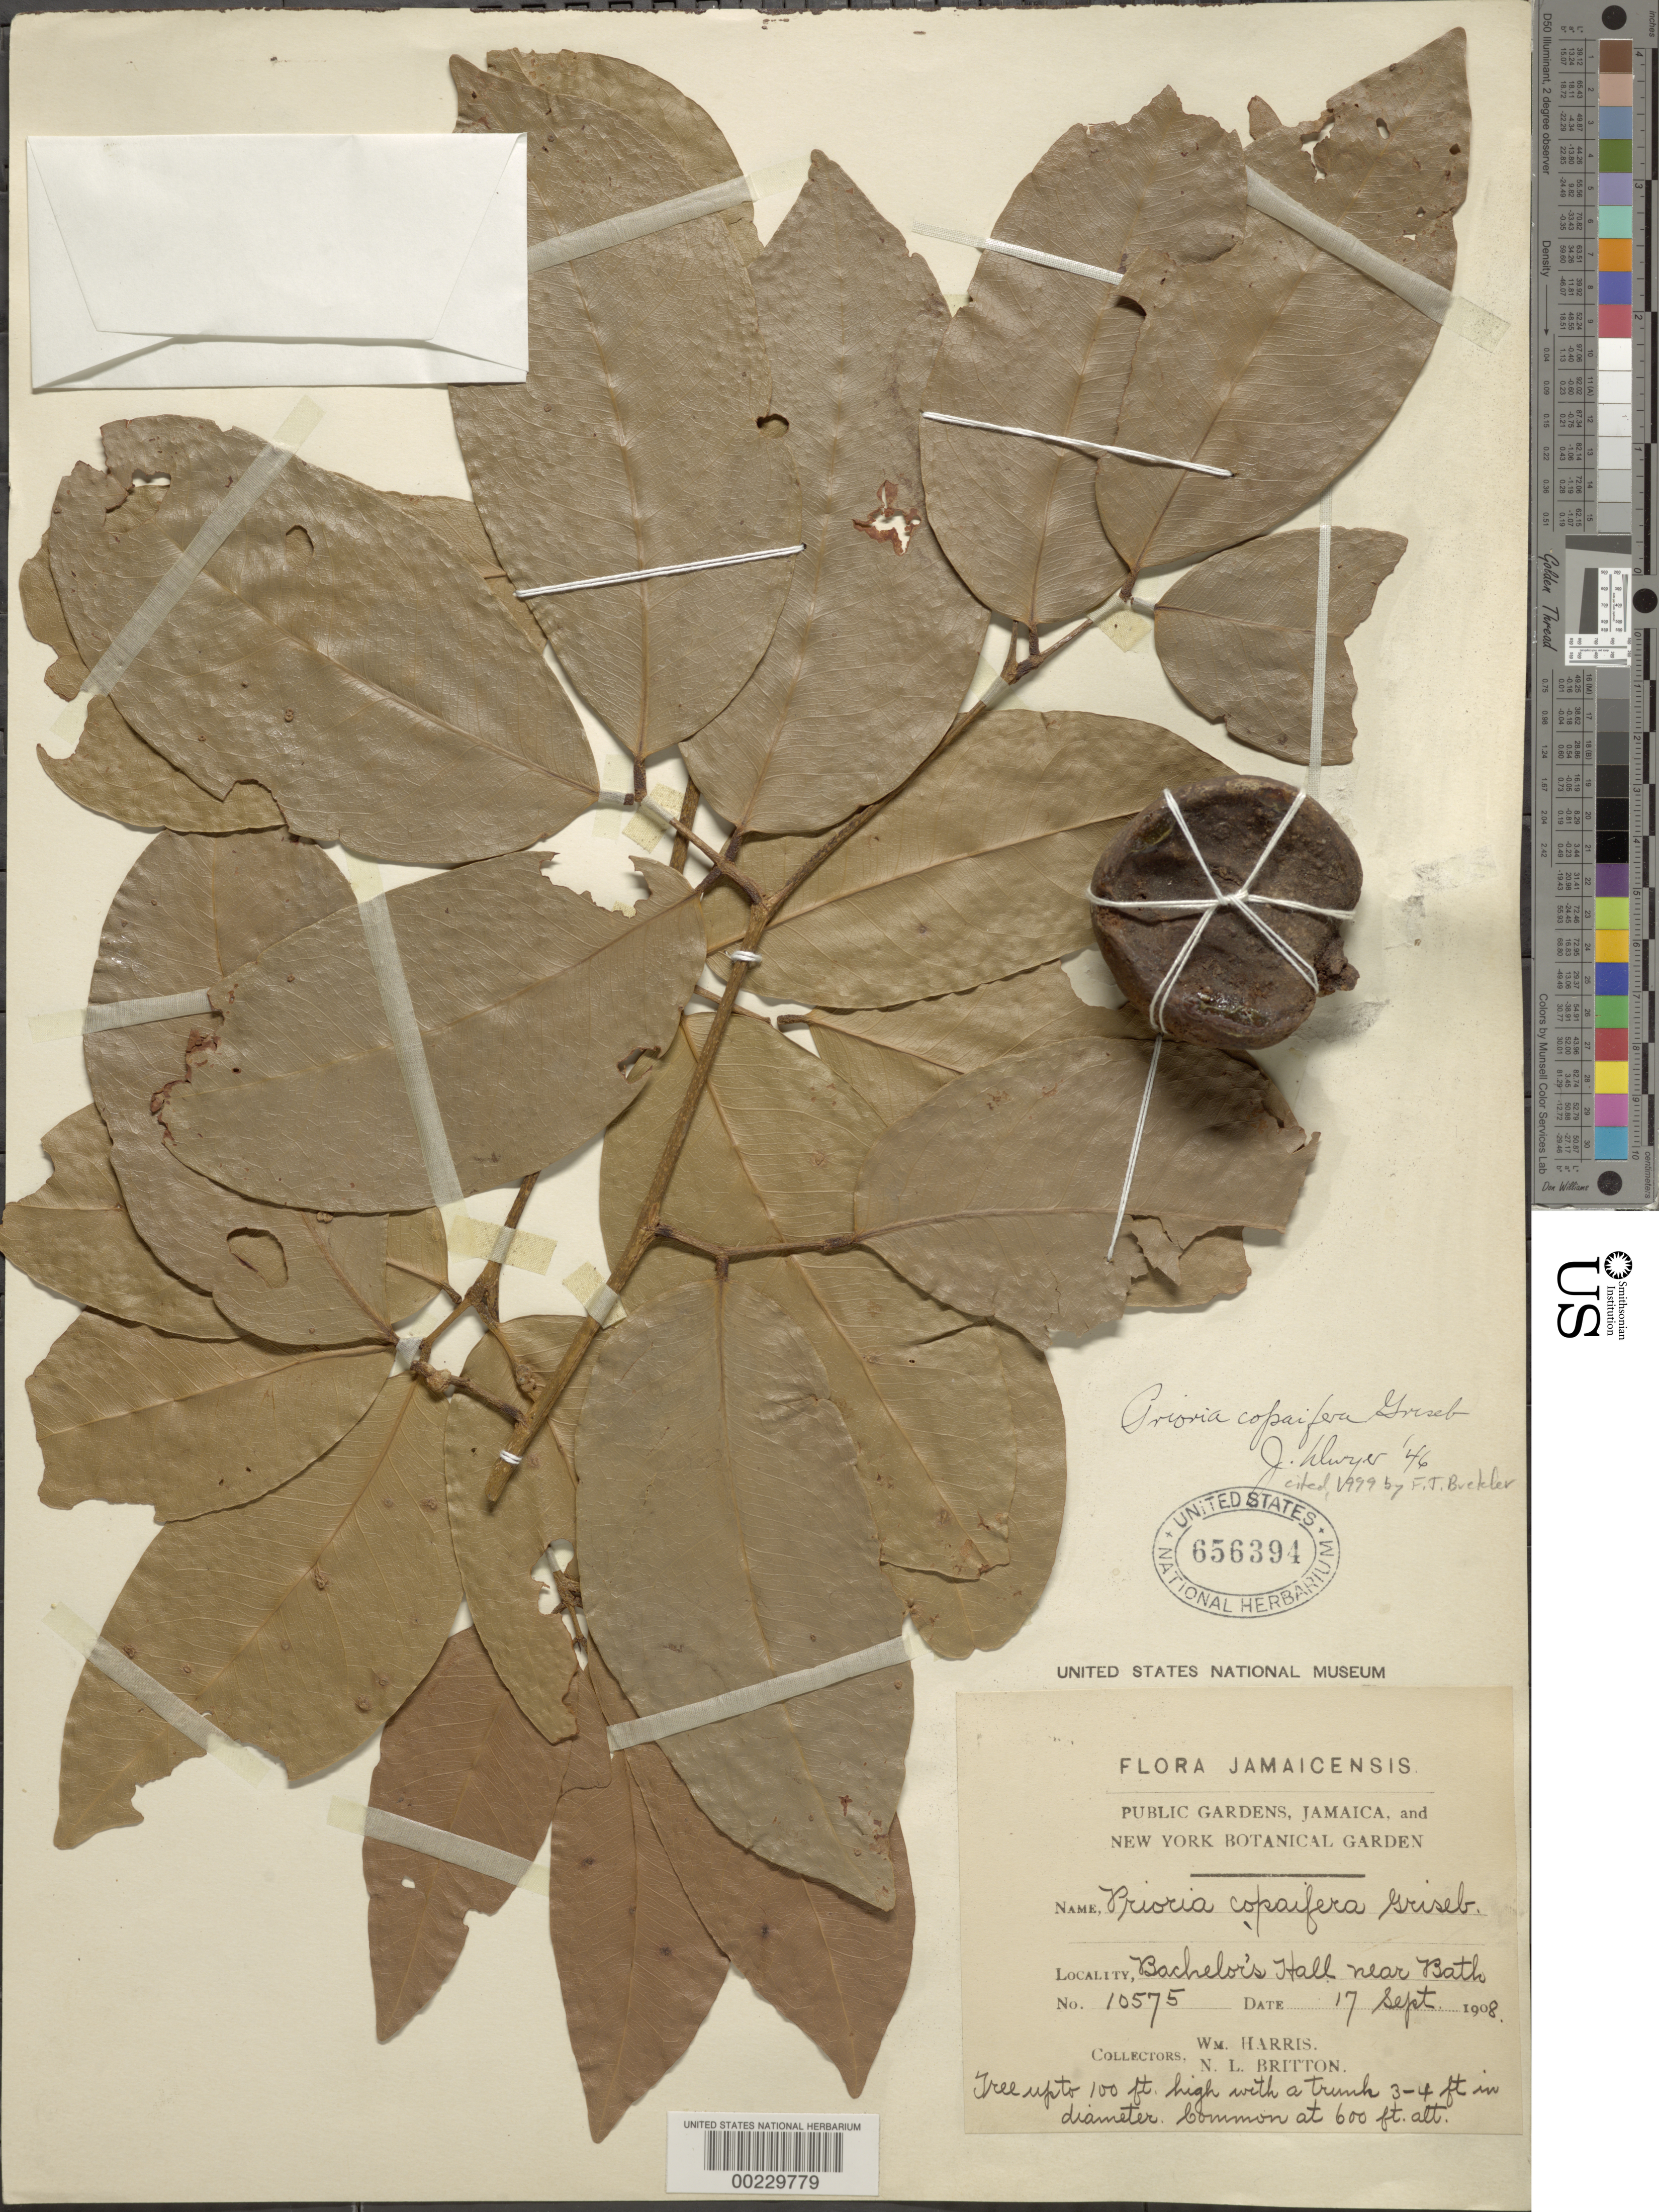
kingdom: Plantae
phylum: Tracheophyta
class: Magnoliopsida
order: Fabales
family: Fabaceae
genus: Prioria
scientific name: Prioria copaifera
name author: Griseb.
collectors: W. H. Harris & N. Britton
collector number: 10575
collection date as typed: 17 Sep 1908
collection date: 1908-09-17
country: Jamaica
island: Greater Antilles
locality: Bachelor's hall near bath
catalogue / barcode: US 656394